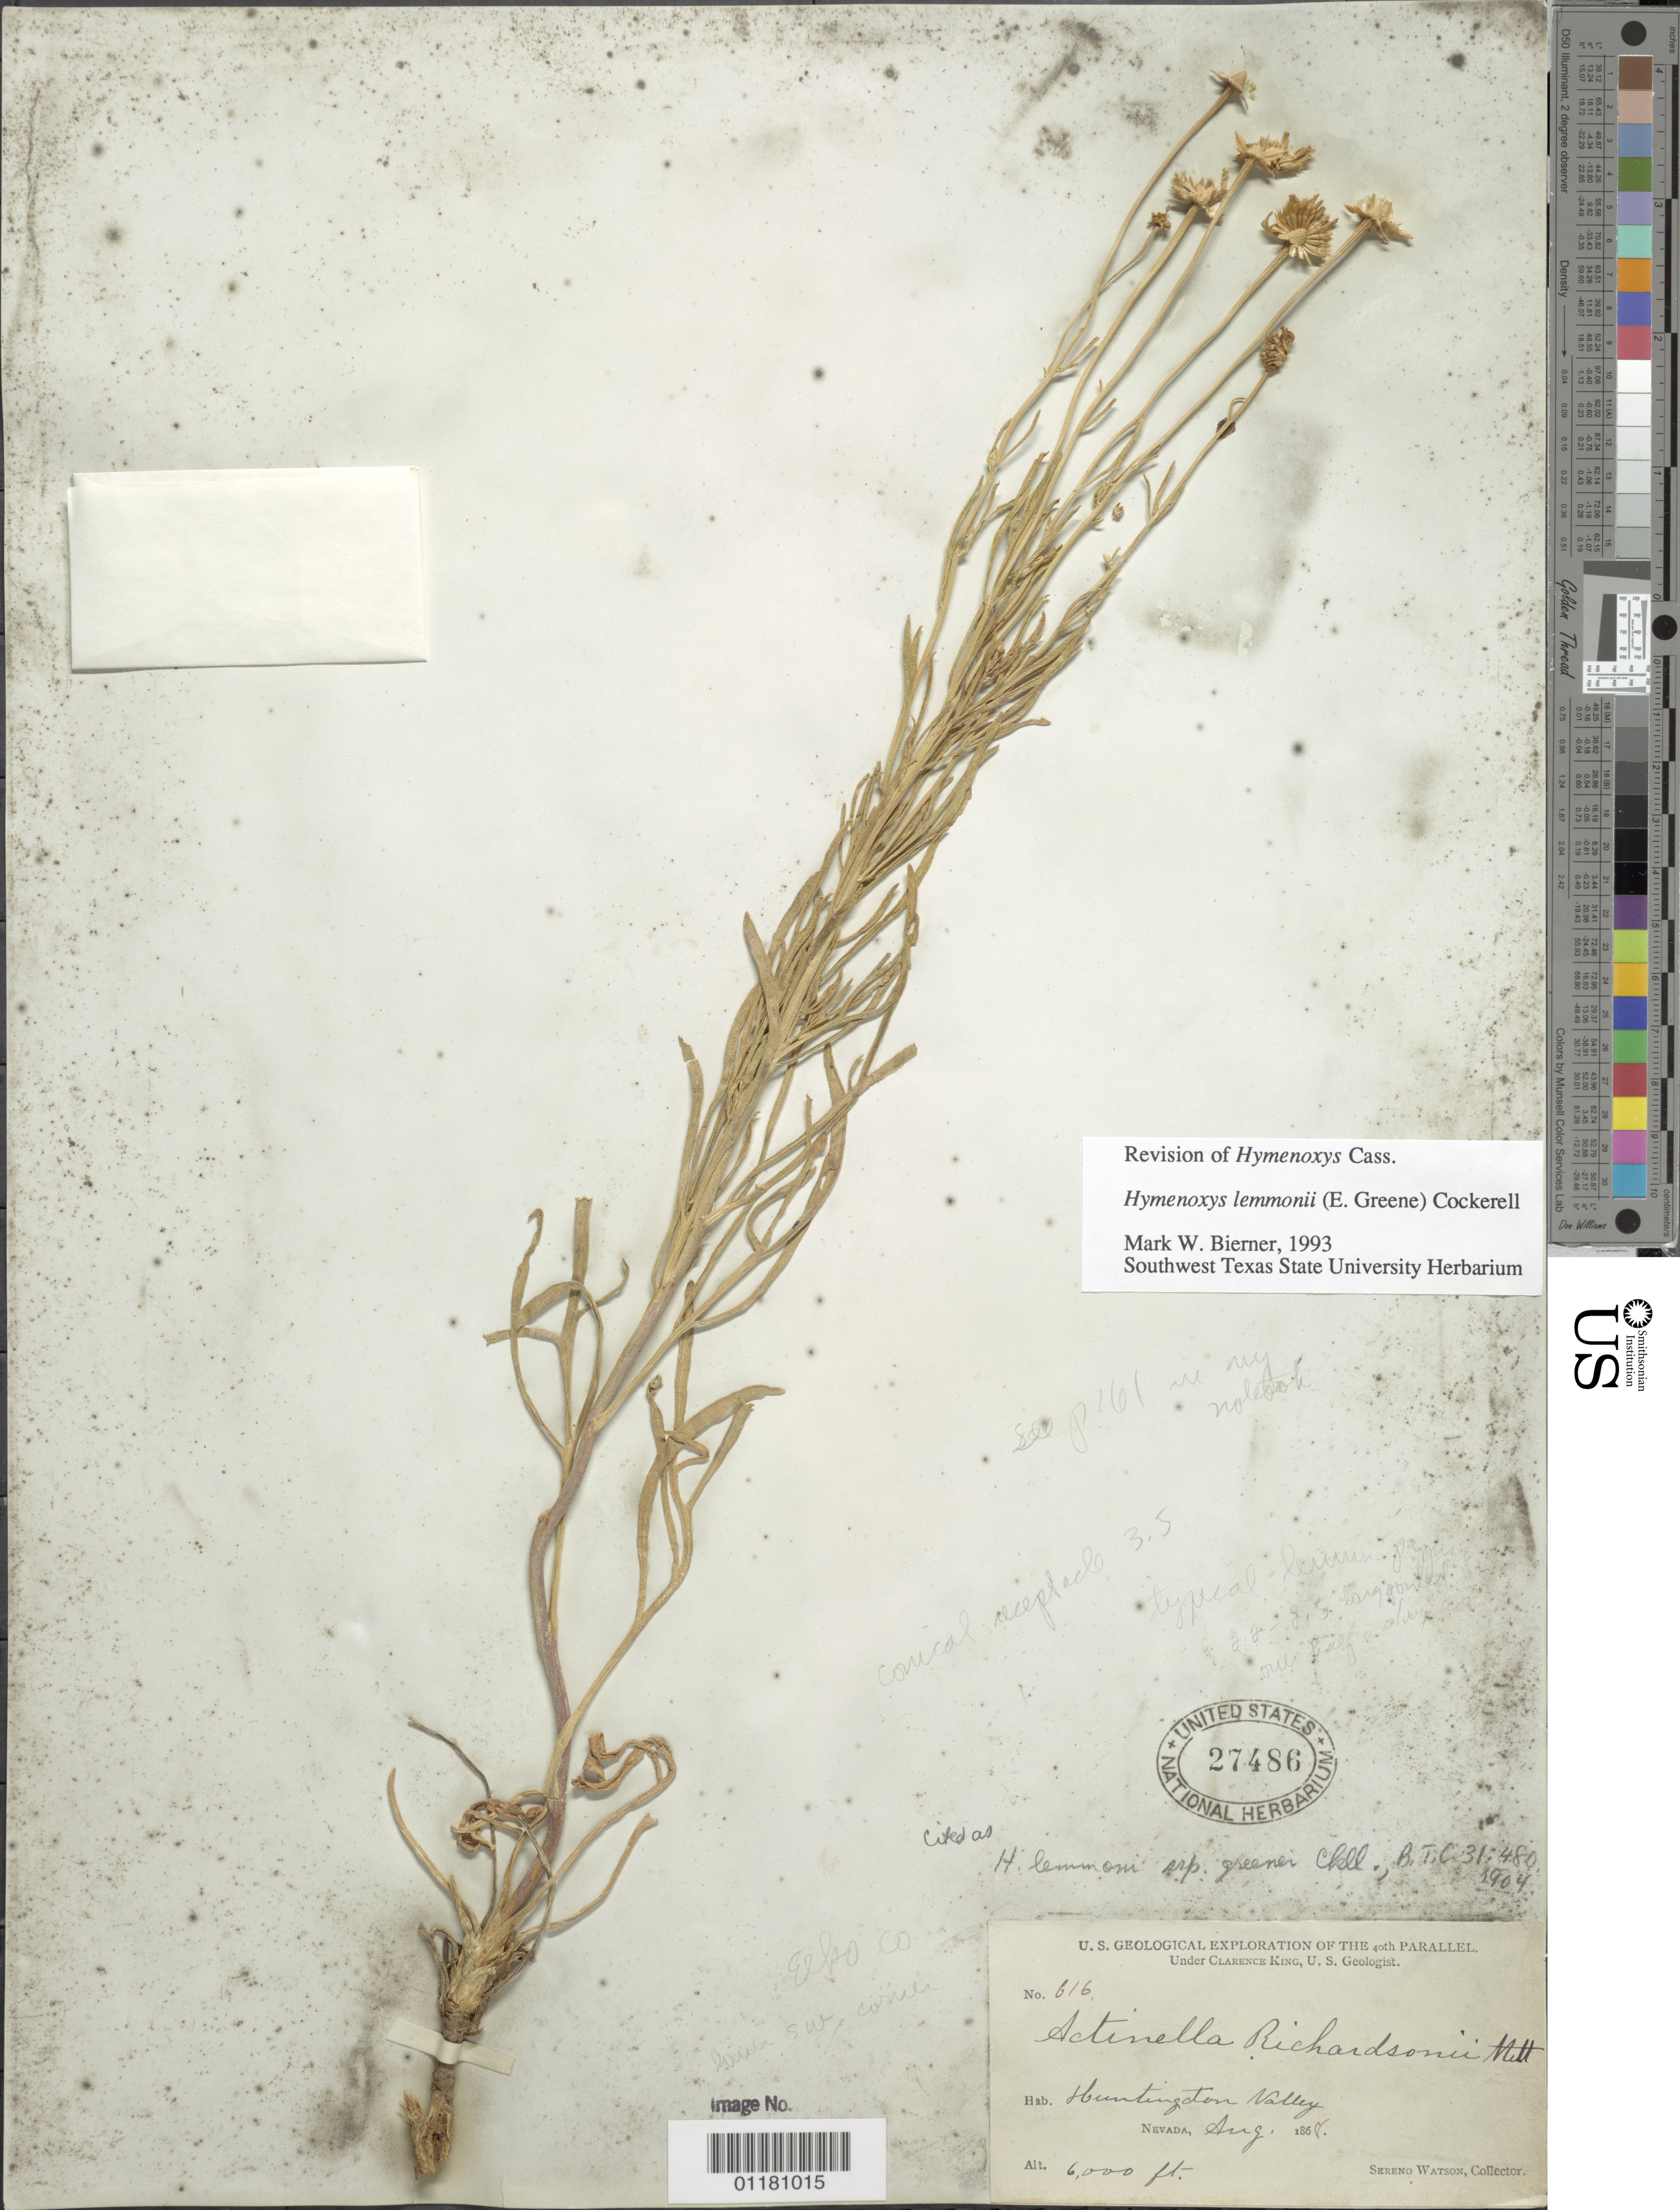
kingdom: Plantae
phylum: Tracheophyta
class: Magnoliopsida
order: Asterales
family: Asteraceae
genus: Hymenoxys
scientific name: Hymenoxys lemmonii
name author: (Greene) Cockerell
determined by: Bierner, M. W.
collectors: S. Watson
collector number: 616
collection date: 1868-08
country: United States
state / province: Nevada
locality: Huntington Valley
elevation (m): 1829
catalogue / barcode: US 27486